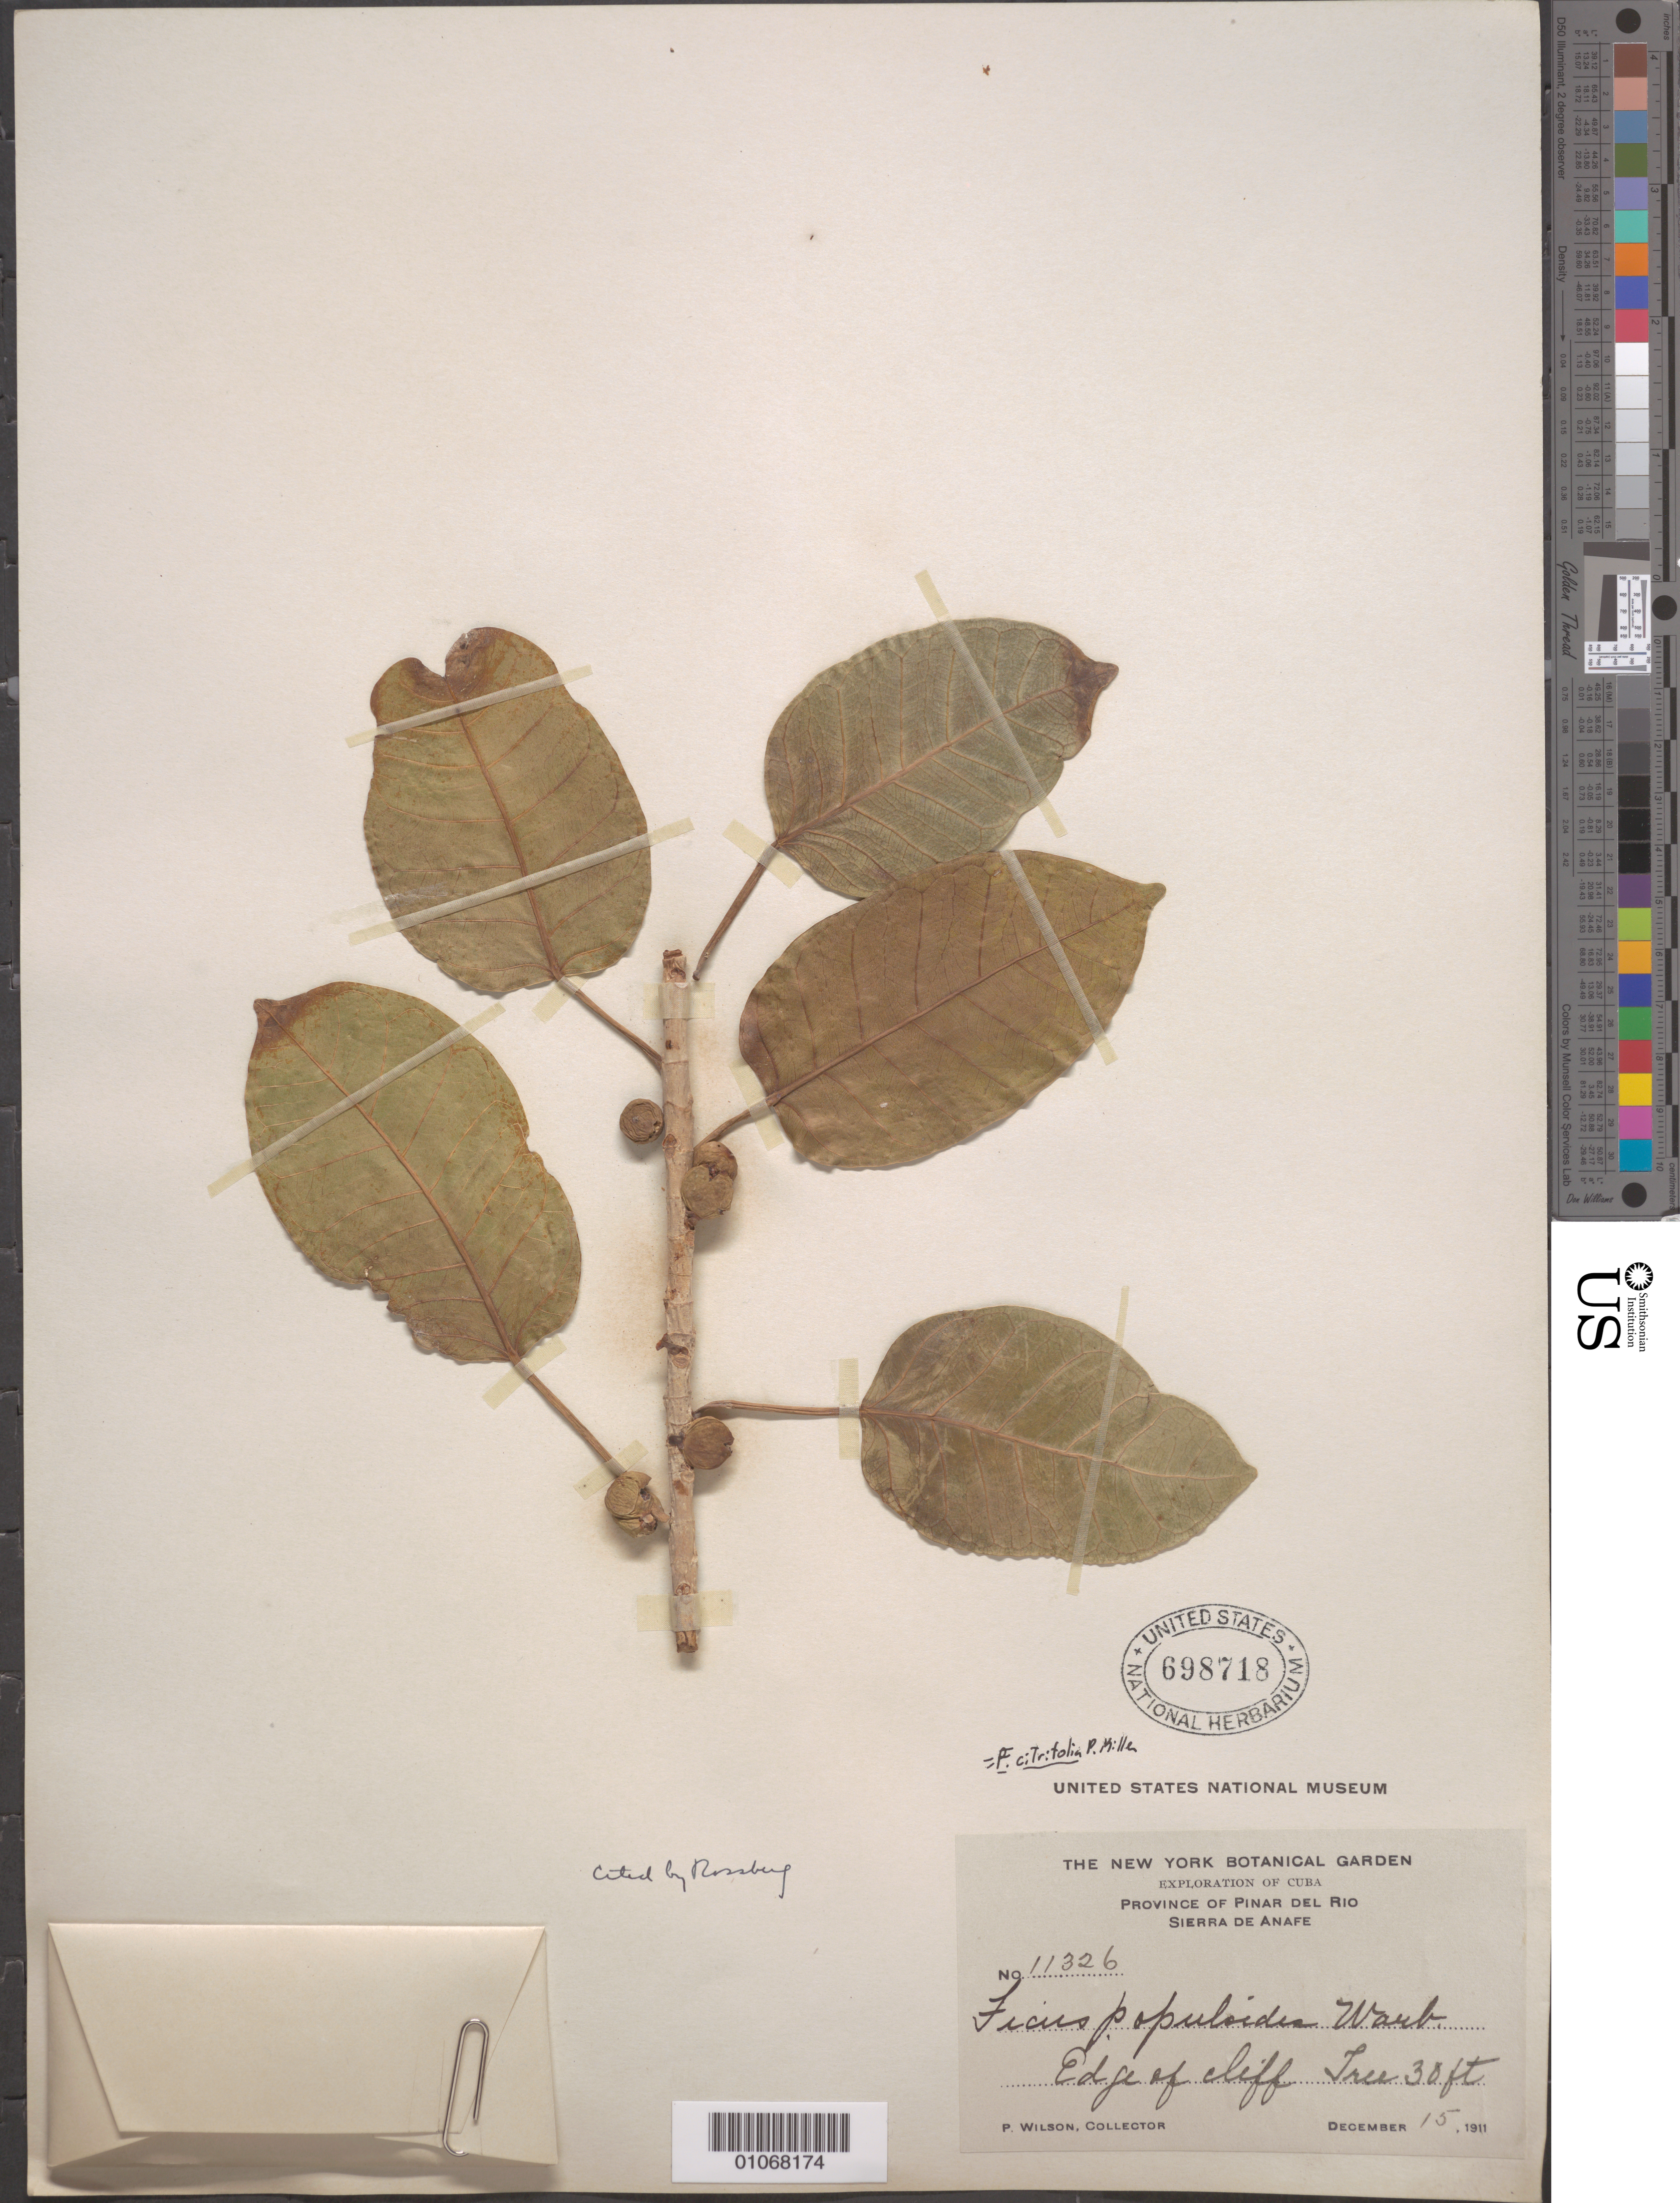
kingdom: Plantae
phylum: Tracheophyta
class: Magnoliopsida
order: Rosales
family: Moraceae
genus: Ficus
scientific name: Ficus citrifolia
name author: Mill.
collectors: P. Wilson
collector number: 11326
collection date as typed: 15 Dec 1911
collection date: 1911-12-15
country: Cuba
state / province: Pinar del Rio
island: Cuba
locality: Edge of cliff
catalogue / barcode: US 698718